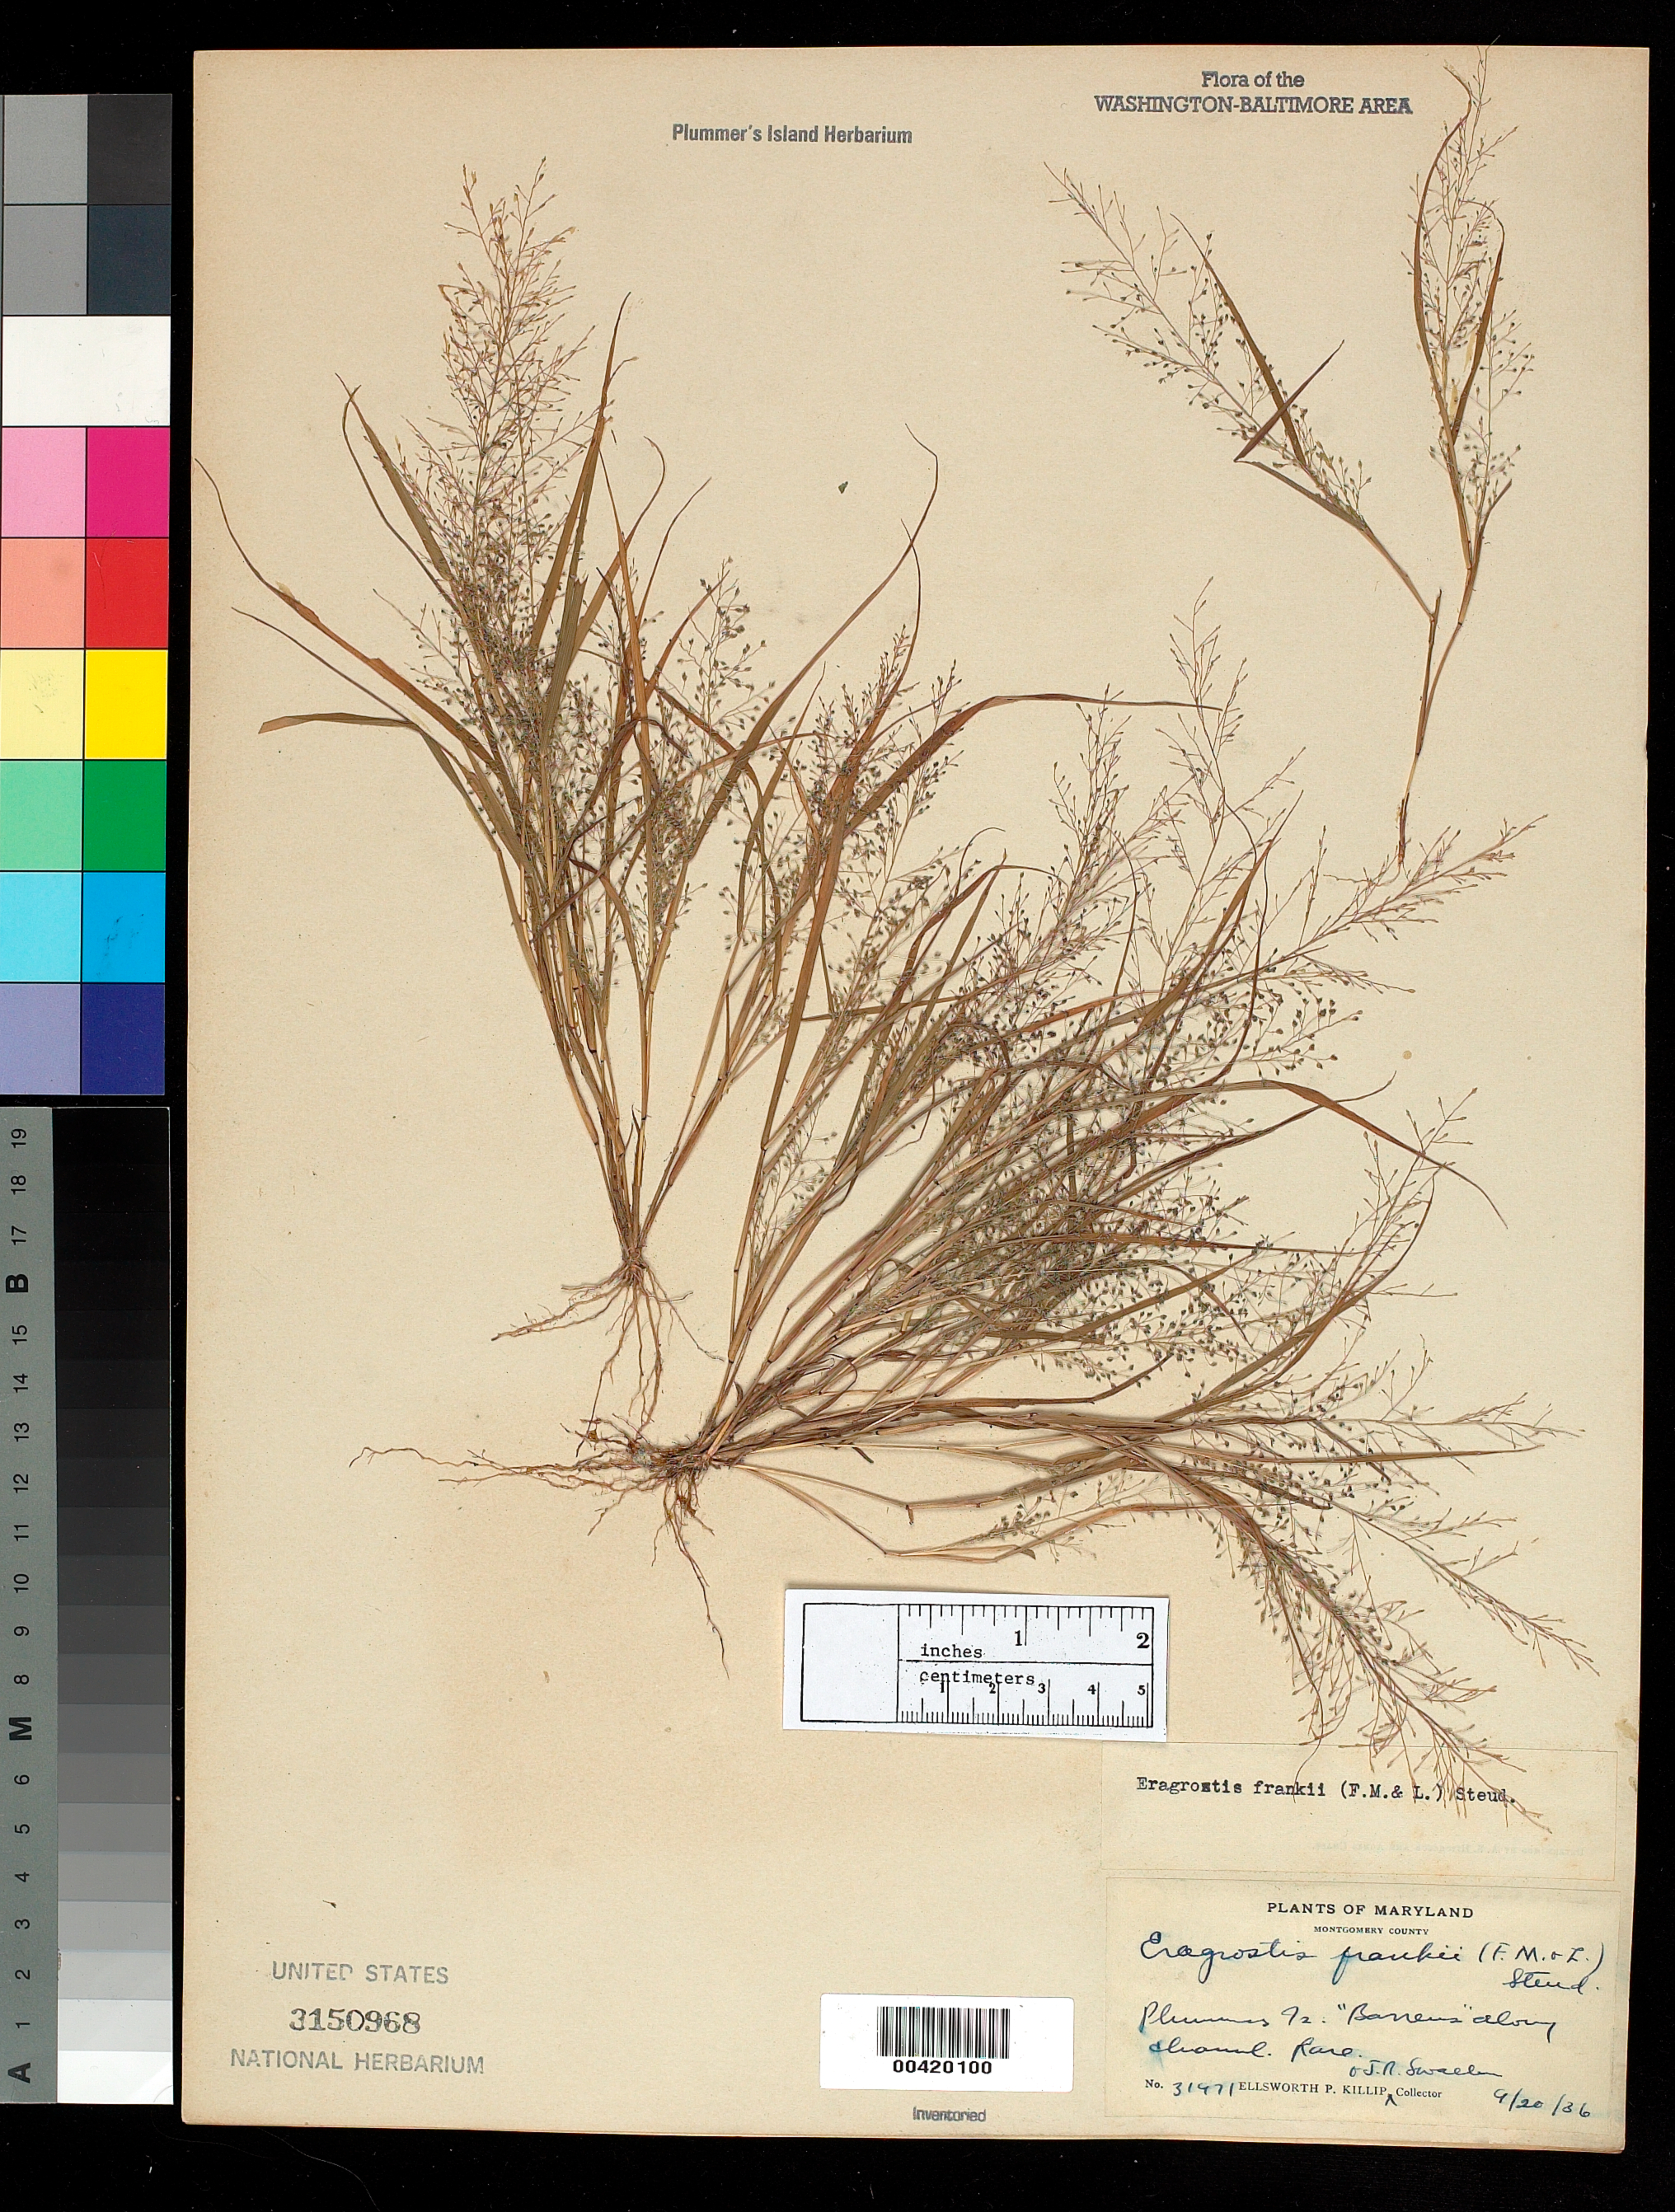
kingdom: Plantae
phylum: Tracheophyta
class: Liliopsida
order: Poales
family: Poaceae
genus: Eragrostis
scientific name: Eragrostis frankii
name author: C.A. Mey. ex Steud.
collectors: E. P. Killip & J. R. Swallen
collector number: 31971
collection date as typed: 20 Sep 1936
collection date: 1936-09-20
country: United States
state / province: Maryland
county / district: Montgomery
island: Plummers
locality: Plummer's Island; "barrens" along Channel C. & O. Canal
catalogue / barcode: US 3150968